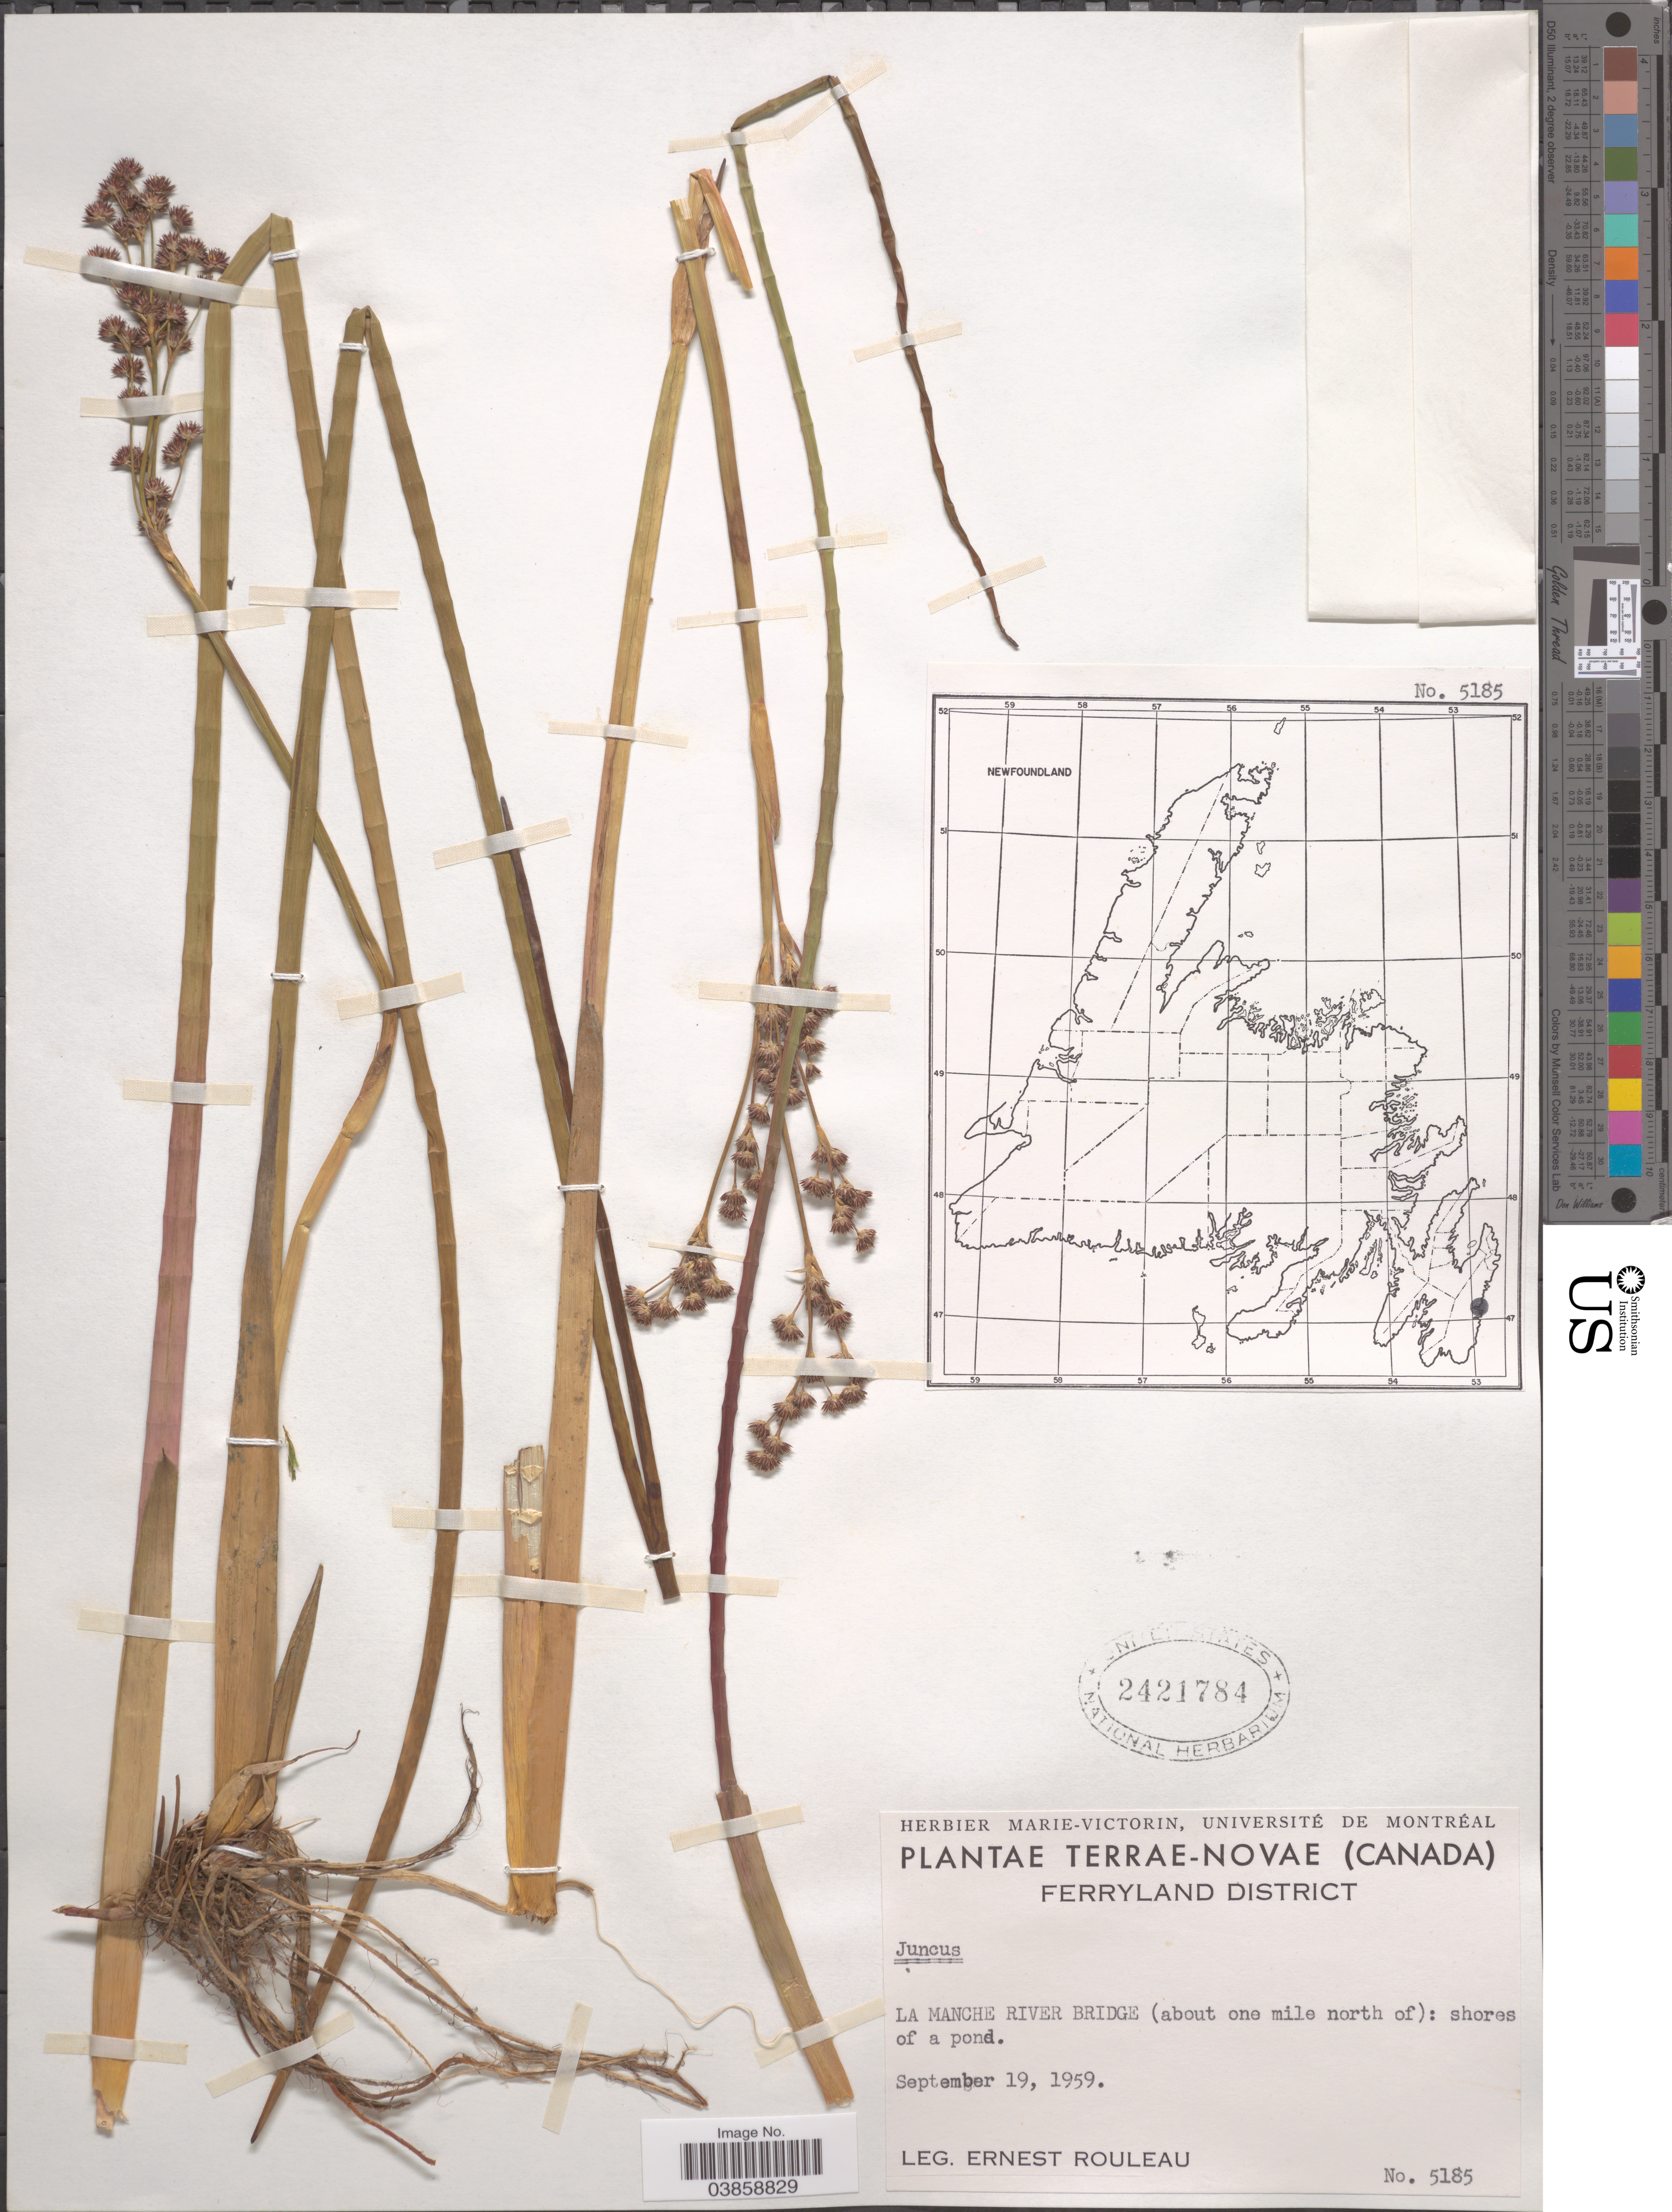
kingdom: Plantae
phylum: Tracheophyta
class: Liliopsida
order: Poales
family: Juncaceae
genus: Juncus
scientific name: Juncus sp.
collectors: J. Rouleau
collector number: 5185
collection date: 1959-09-19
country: Canada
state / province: Newfoundland and Labrador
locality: Terrae-Novae. Ferryland District. La Manche River Bridge (about one mile north of): shores of a pond.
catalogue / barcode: US 2421784